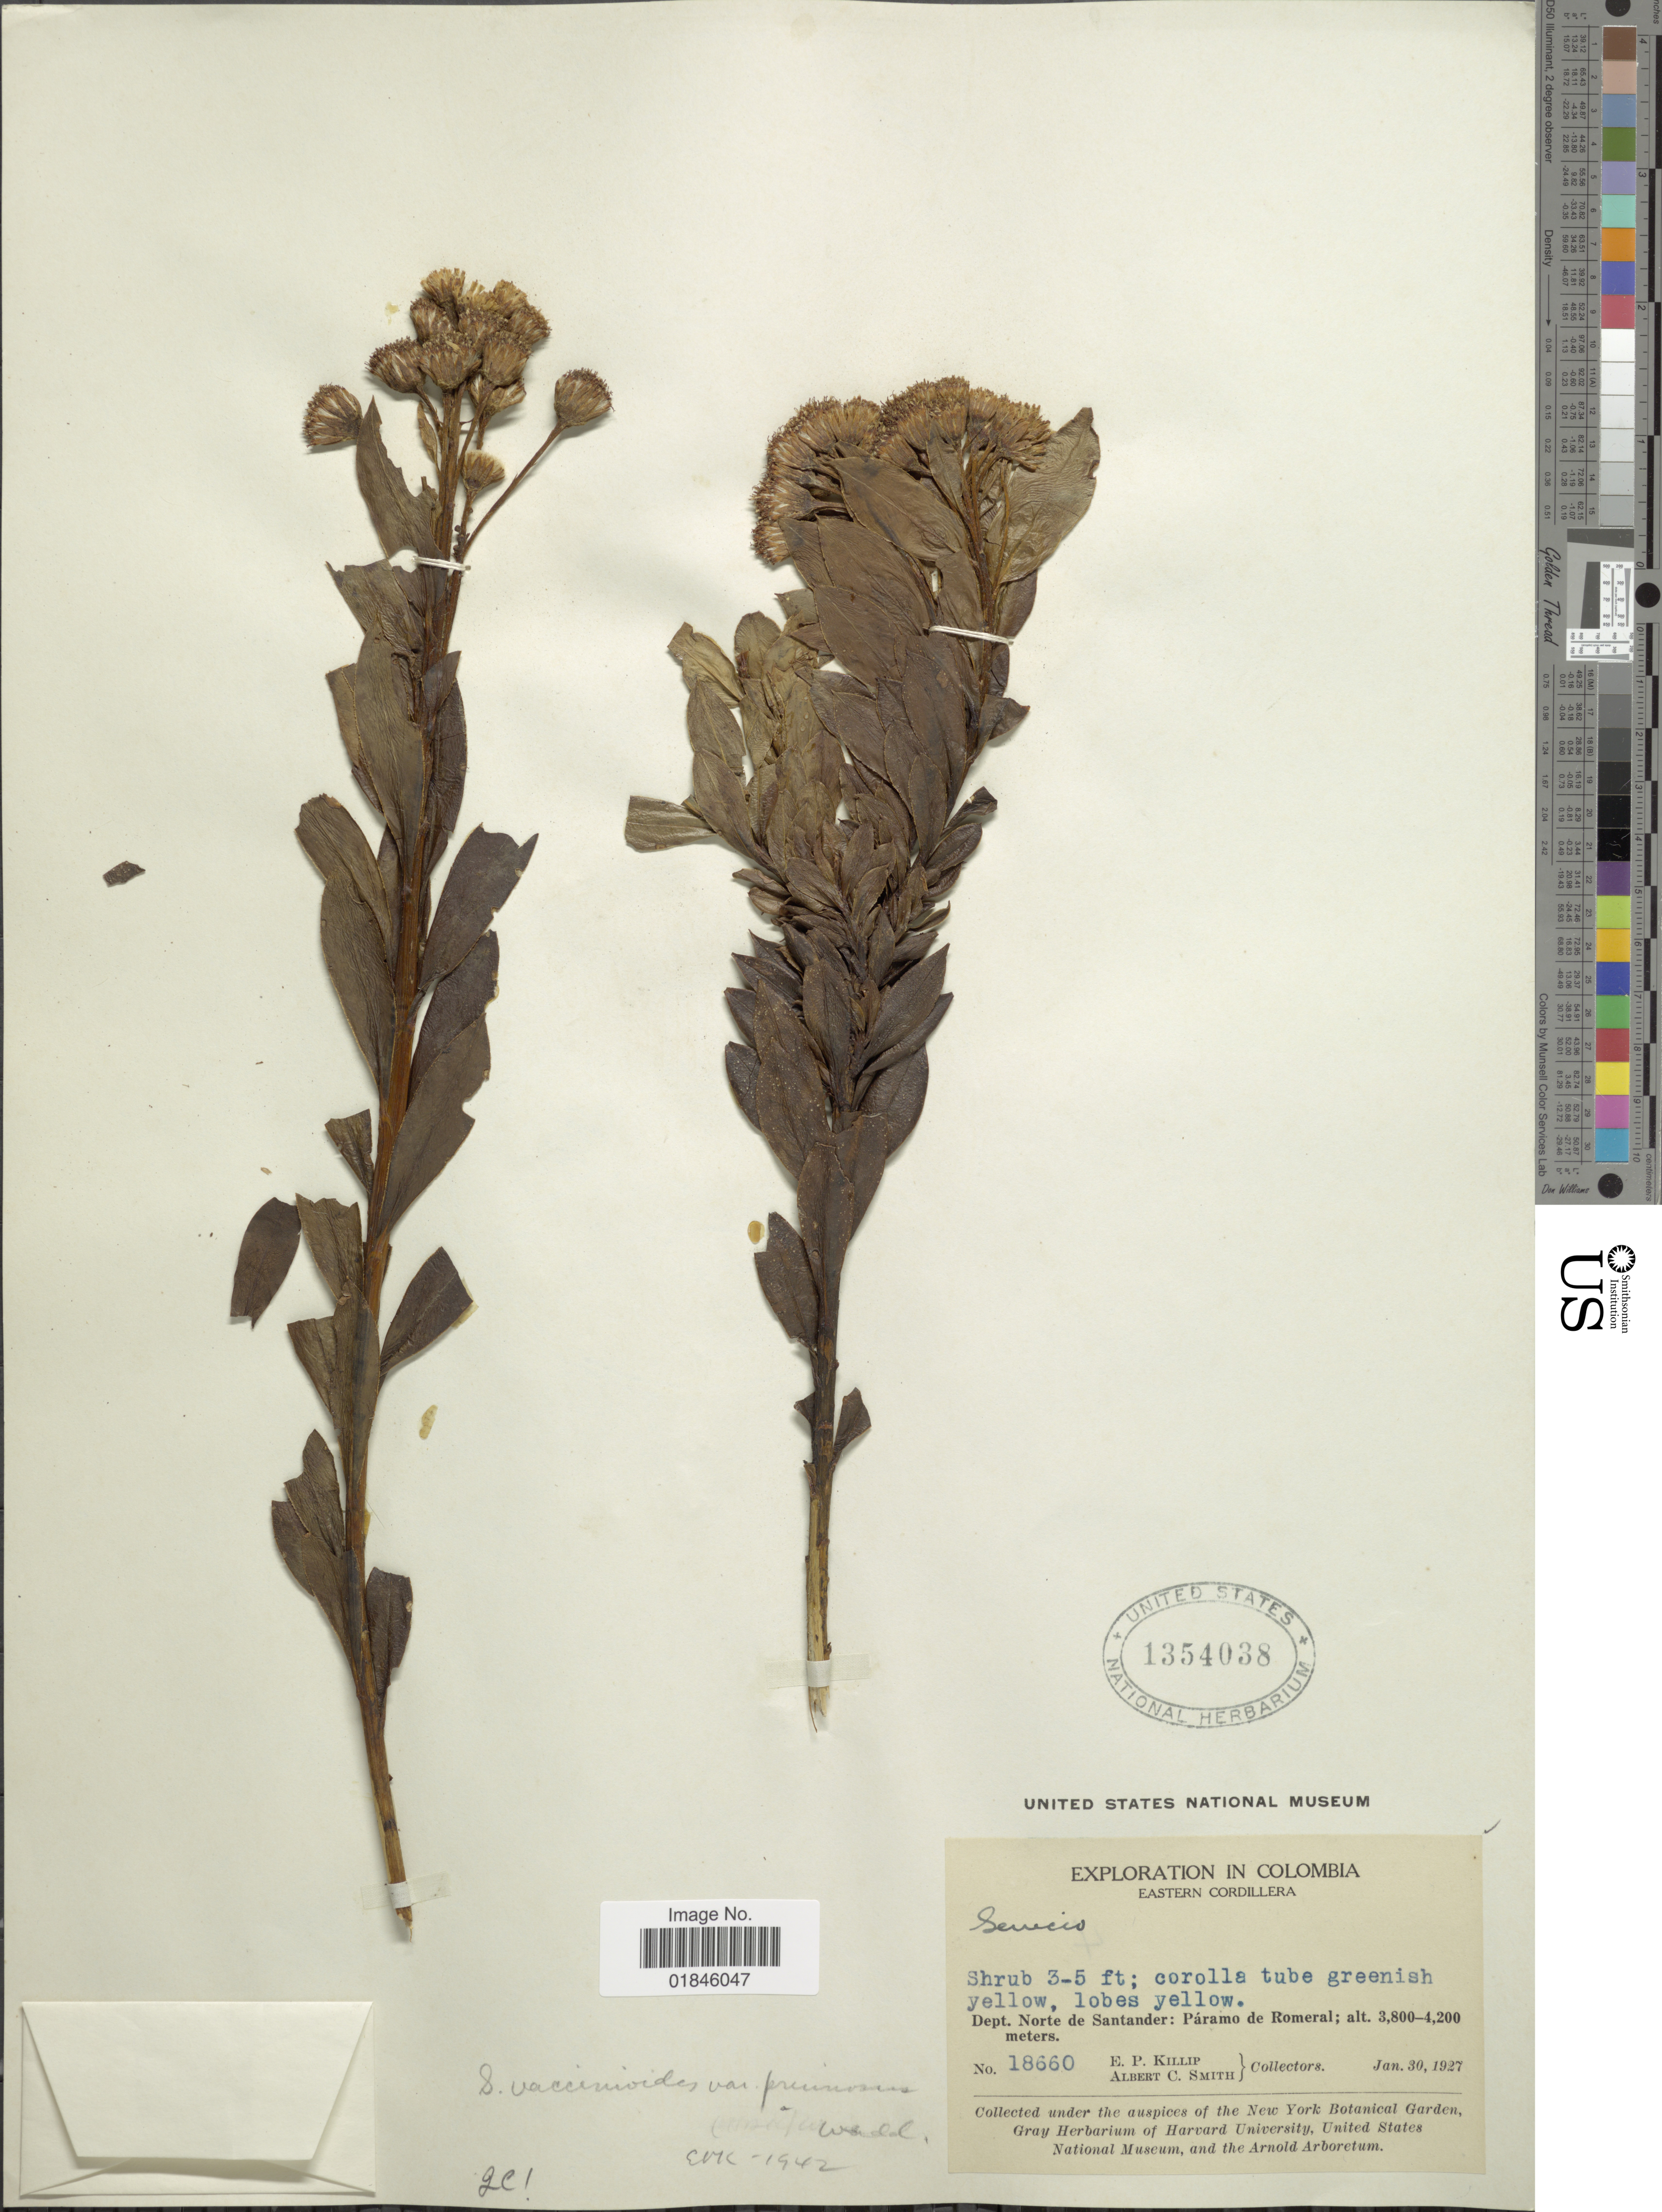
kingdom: Plantae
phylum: Tracheophyta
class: Magnoliopsida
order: Asterales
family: Asteraceae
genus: Pentacalia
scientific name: Pentacalia vaccinioides var. pruinosus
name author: Wedd.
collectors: E. P. Killip & A. C. Smith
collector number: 18660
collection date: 1927-01-30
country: Colombia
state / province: Norte de Santander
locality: Eastern Cordillera. Dept. Norte de Santander: Páramo de Romeral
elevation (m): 3800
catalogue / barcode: US 1354038